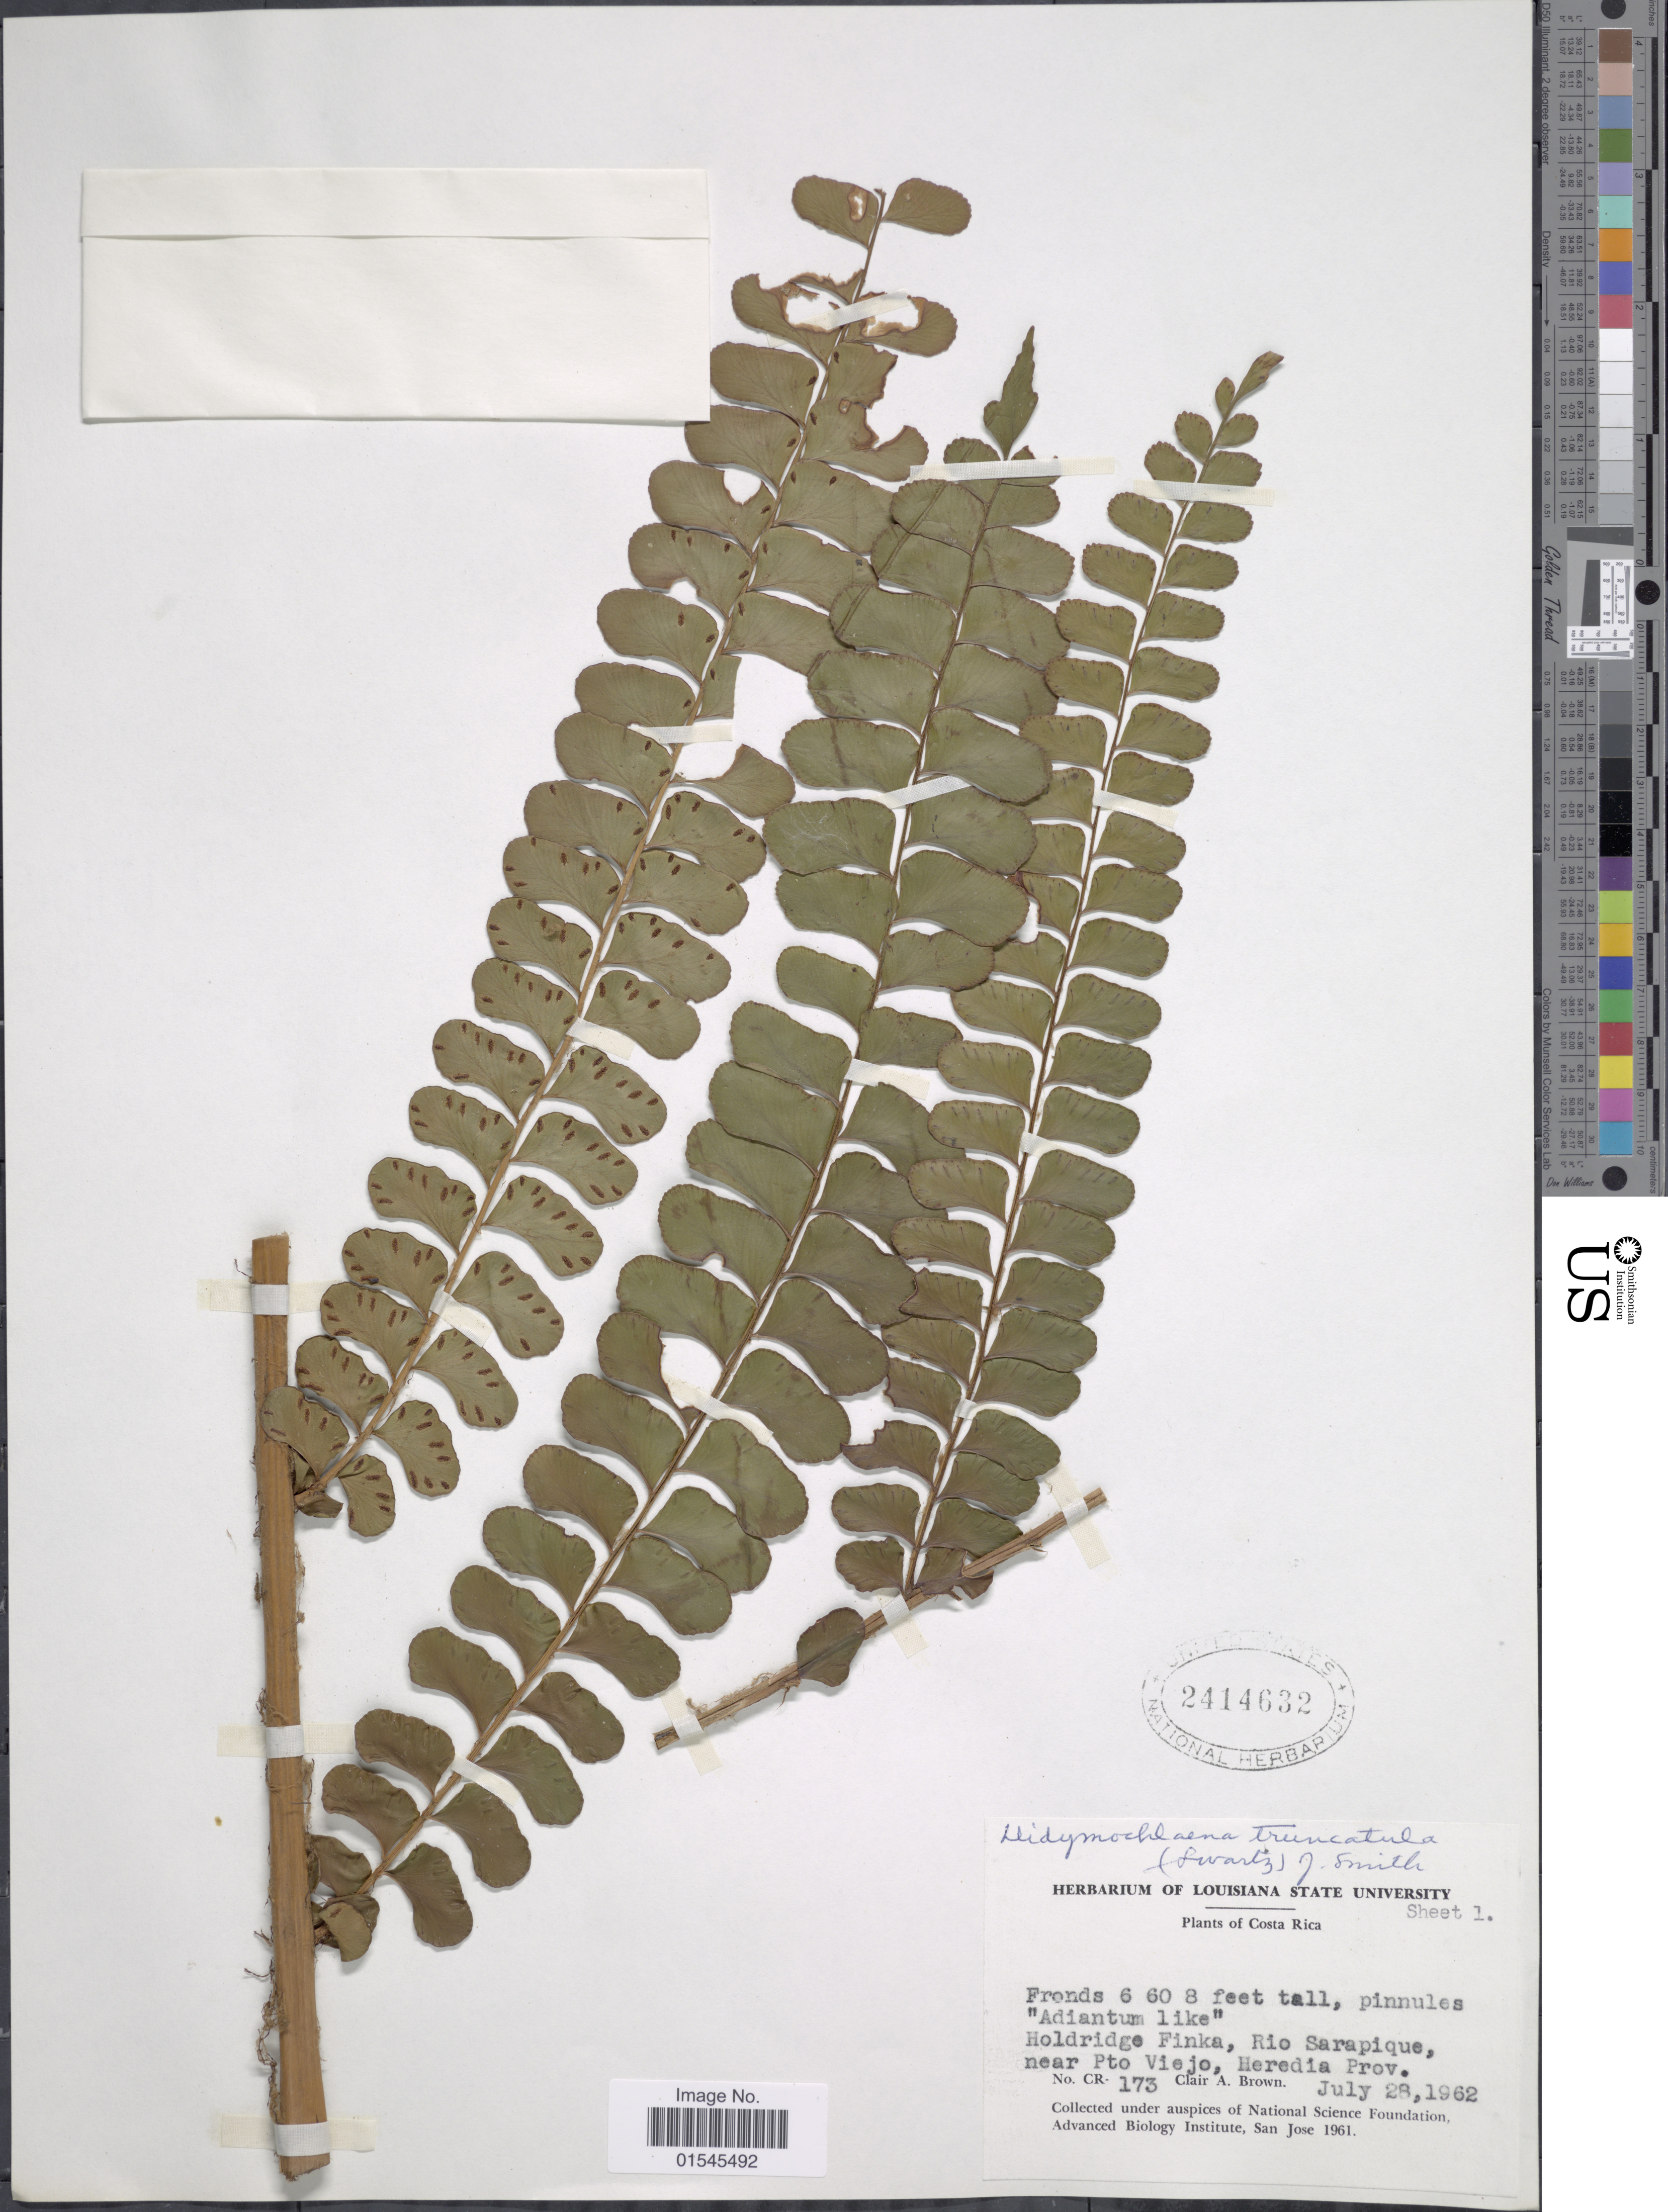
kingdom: Plantae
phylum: Tracheophyta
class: Polypodiopsida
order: Polypodiales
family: Didymochlaenaceae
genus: Didymochlaena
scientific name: Didymochlaena truncatula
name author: (Sw.) J. Sm.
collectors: C. A. Brown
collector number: CR-173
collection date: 1962-07-28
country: Costa Rica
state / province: Heredia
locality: Costa Rica. Holdridge Finka, Rio Sarapique, near Pto Viejo, Heredia Prov.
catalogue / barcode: US 2414632